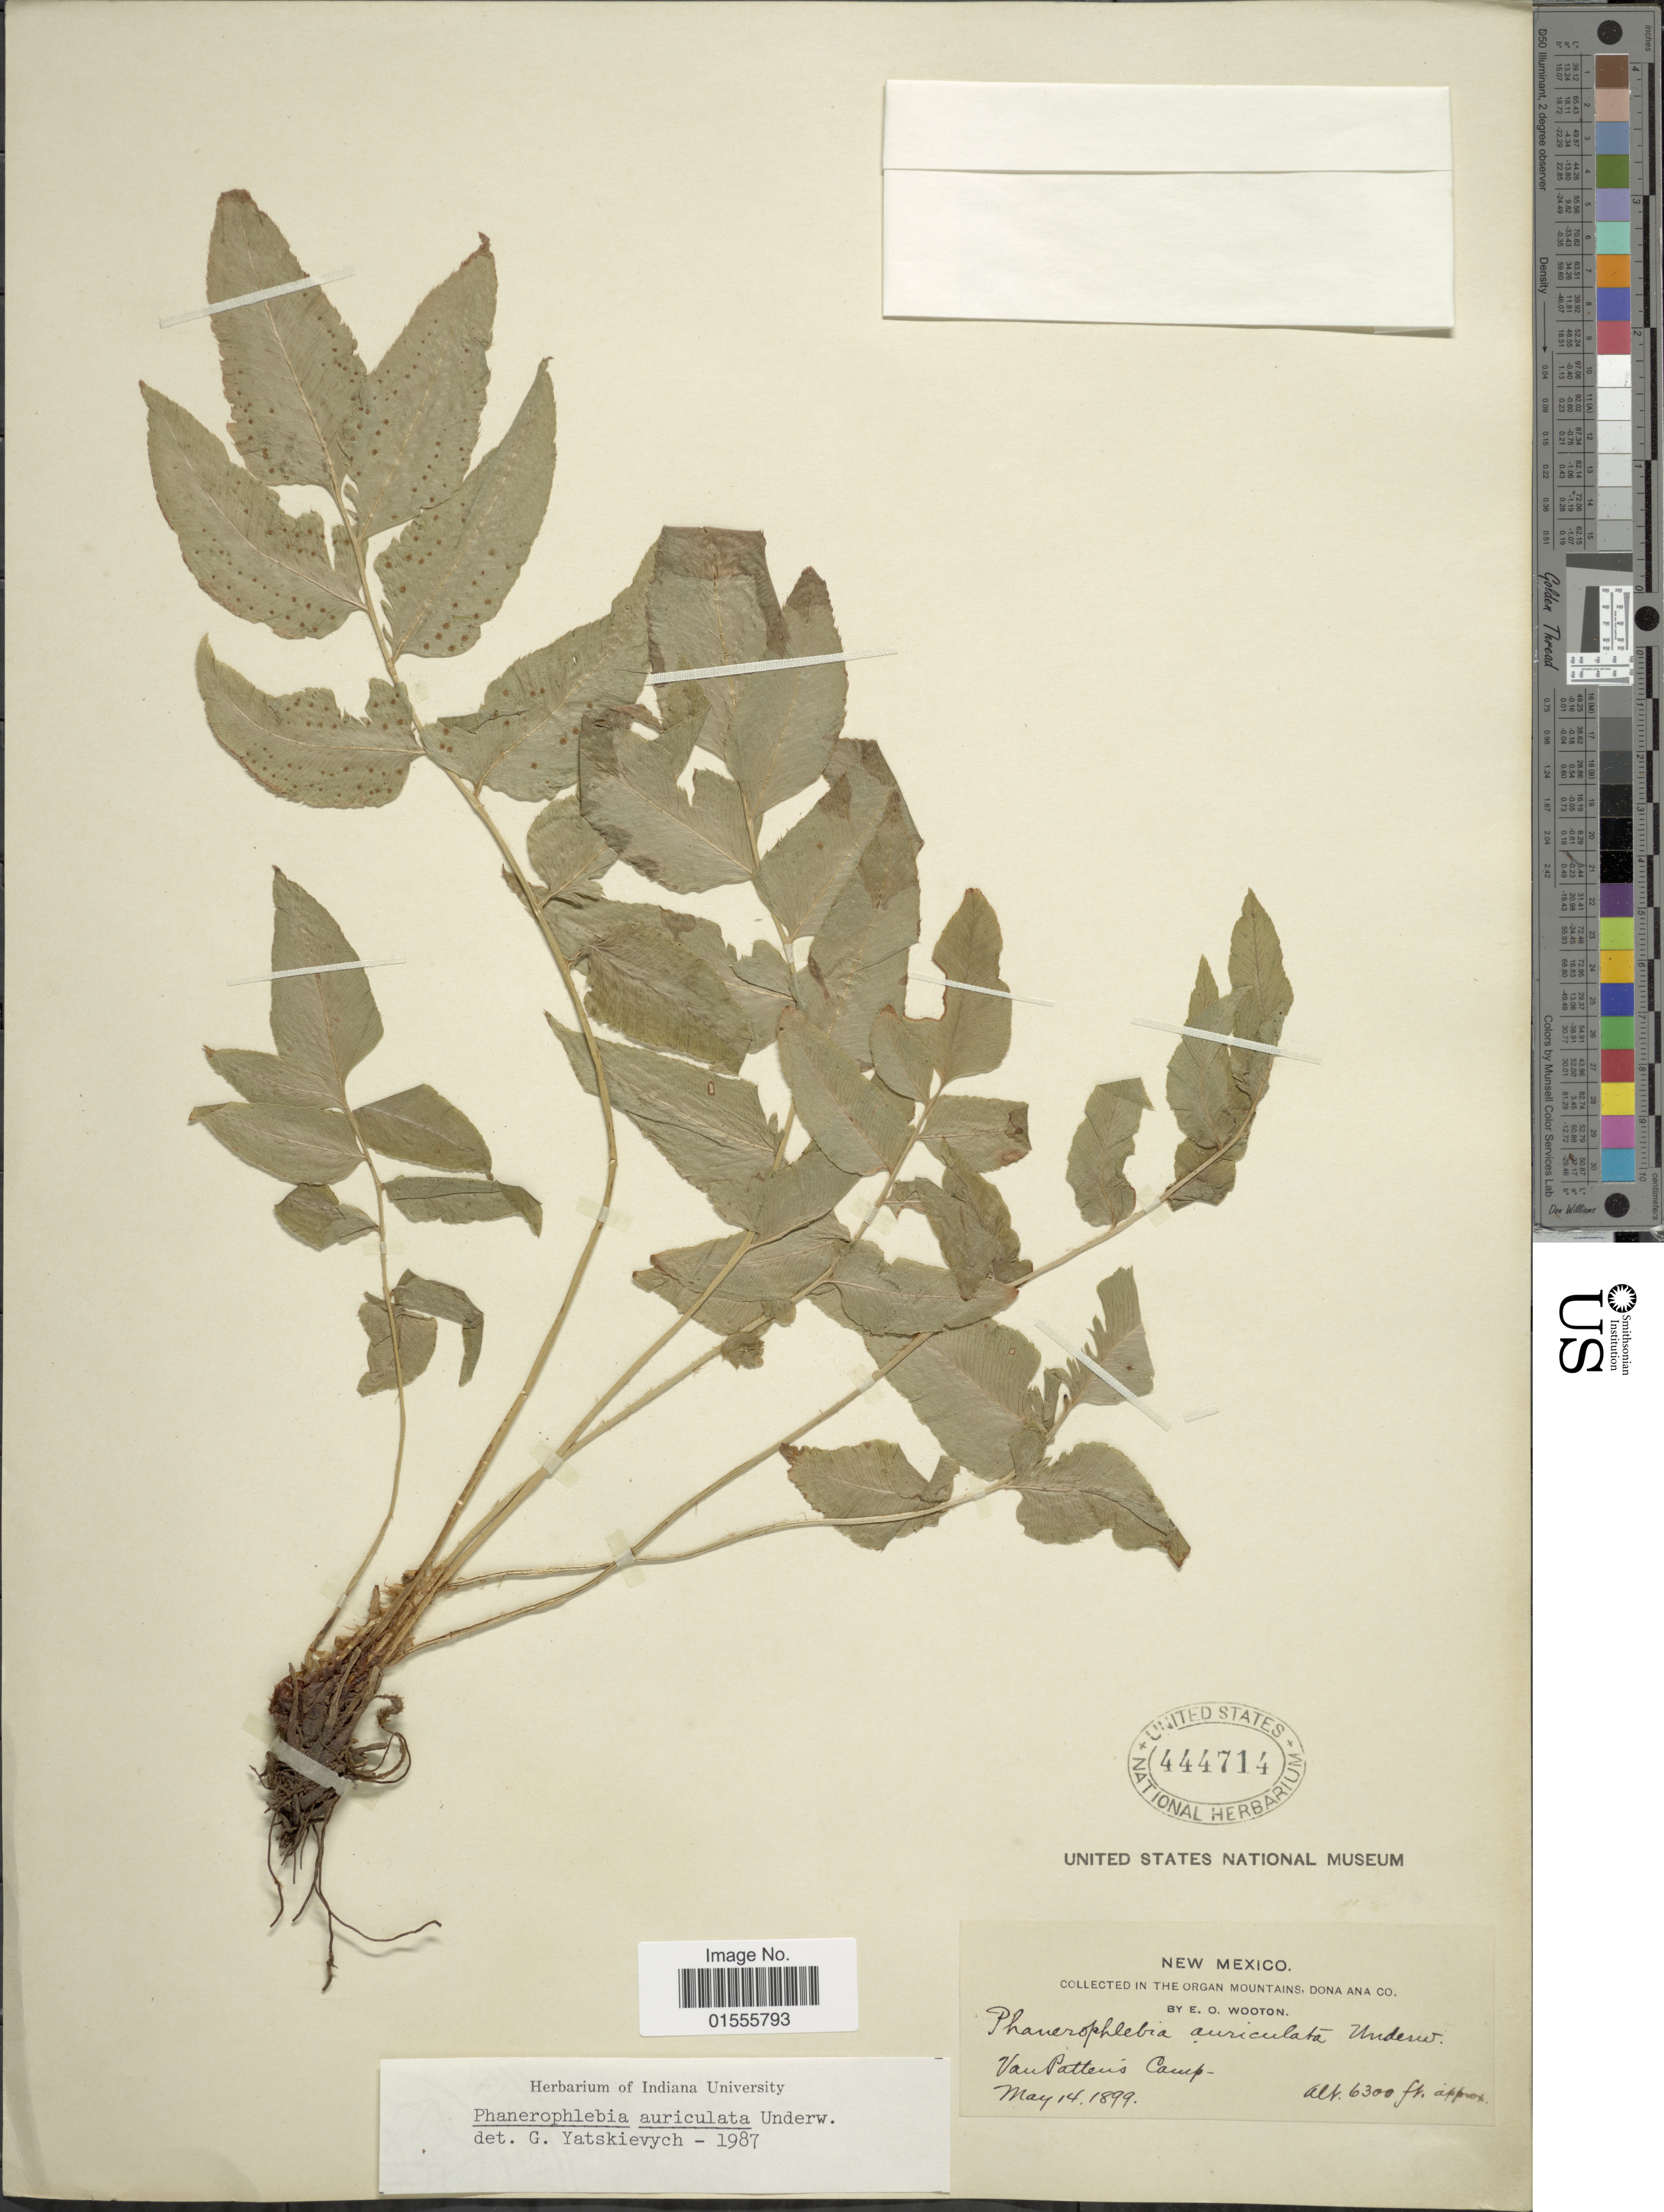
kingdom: Plantae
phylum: Tracheophyta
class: Polypodiopsida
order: Polypodiales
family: Dryopteridaceae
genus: Phanerophlebia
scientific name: Phanerophlebia auriculata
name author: Underw.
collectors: E. O. Wooton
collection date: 1899-05-14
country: United States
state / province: New Mexico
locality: In the Organ Mountains, Dona Ana Co, Van Pattens Camp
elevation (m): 1920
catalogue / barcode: US 444714